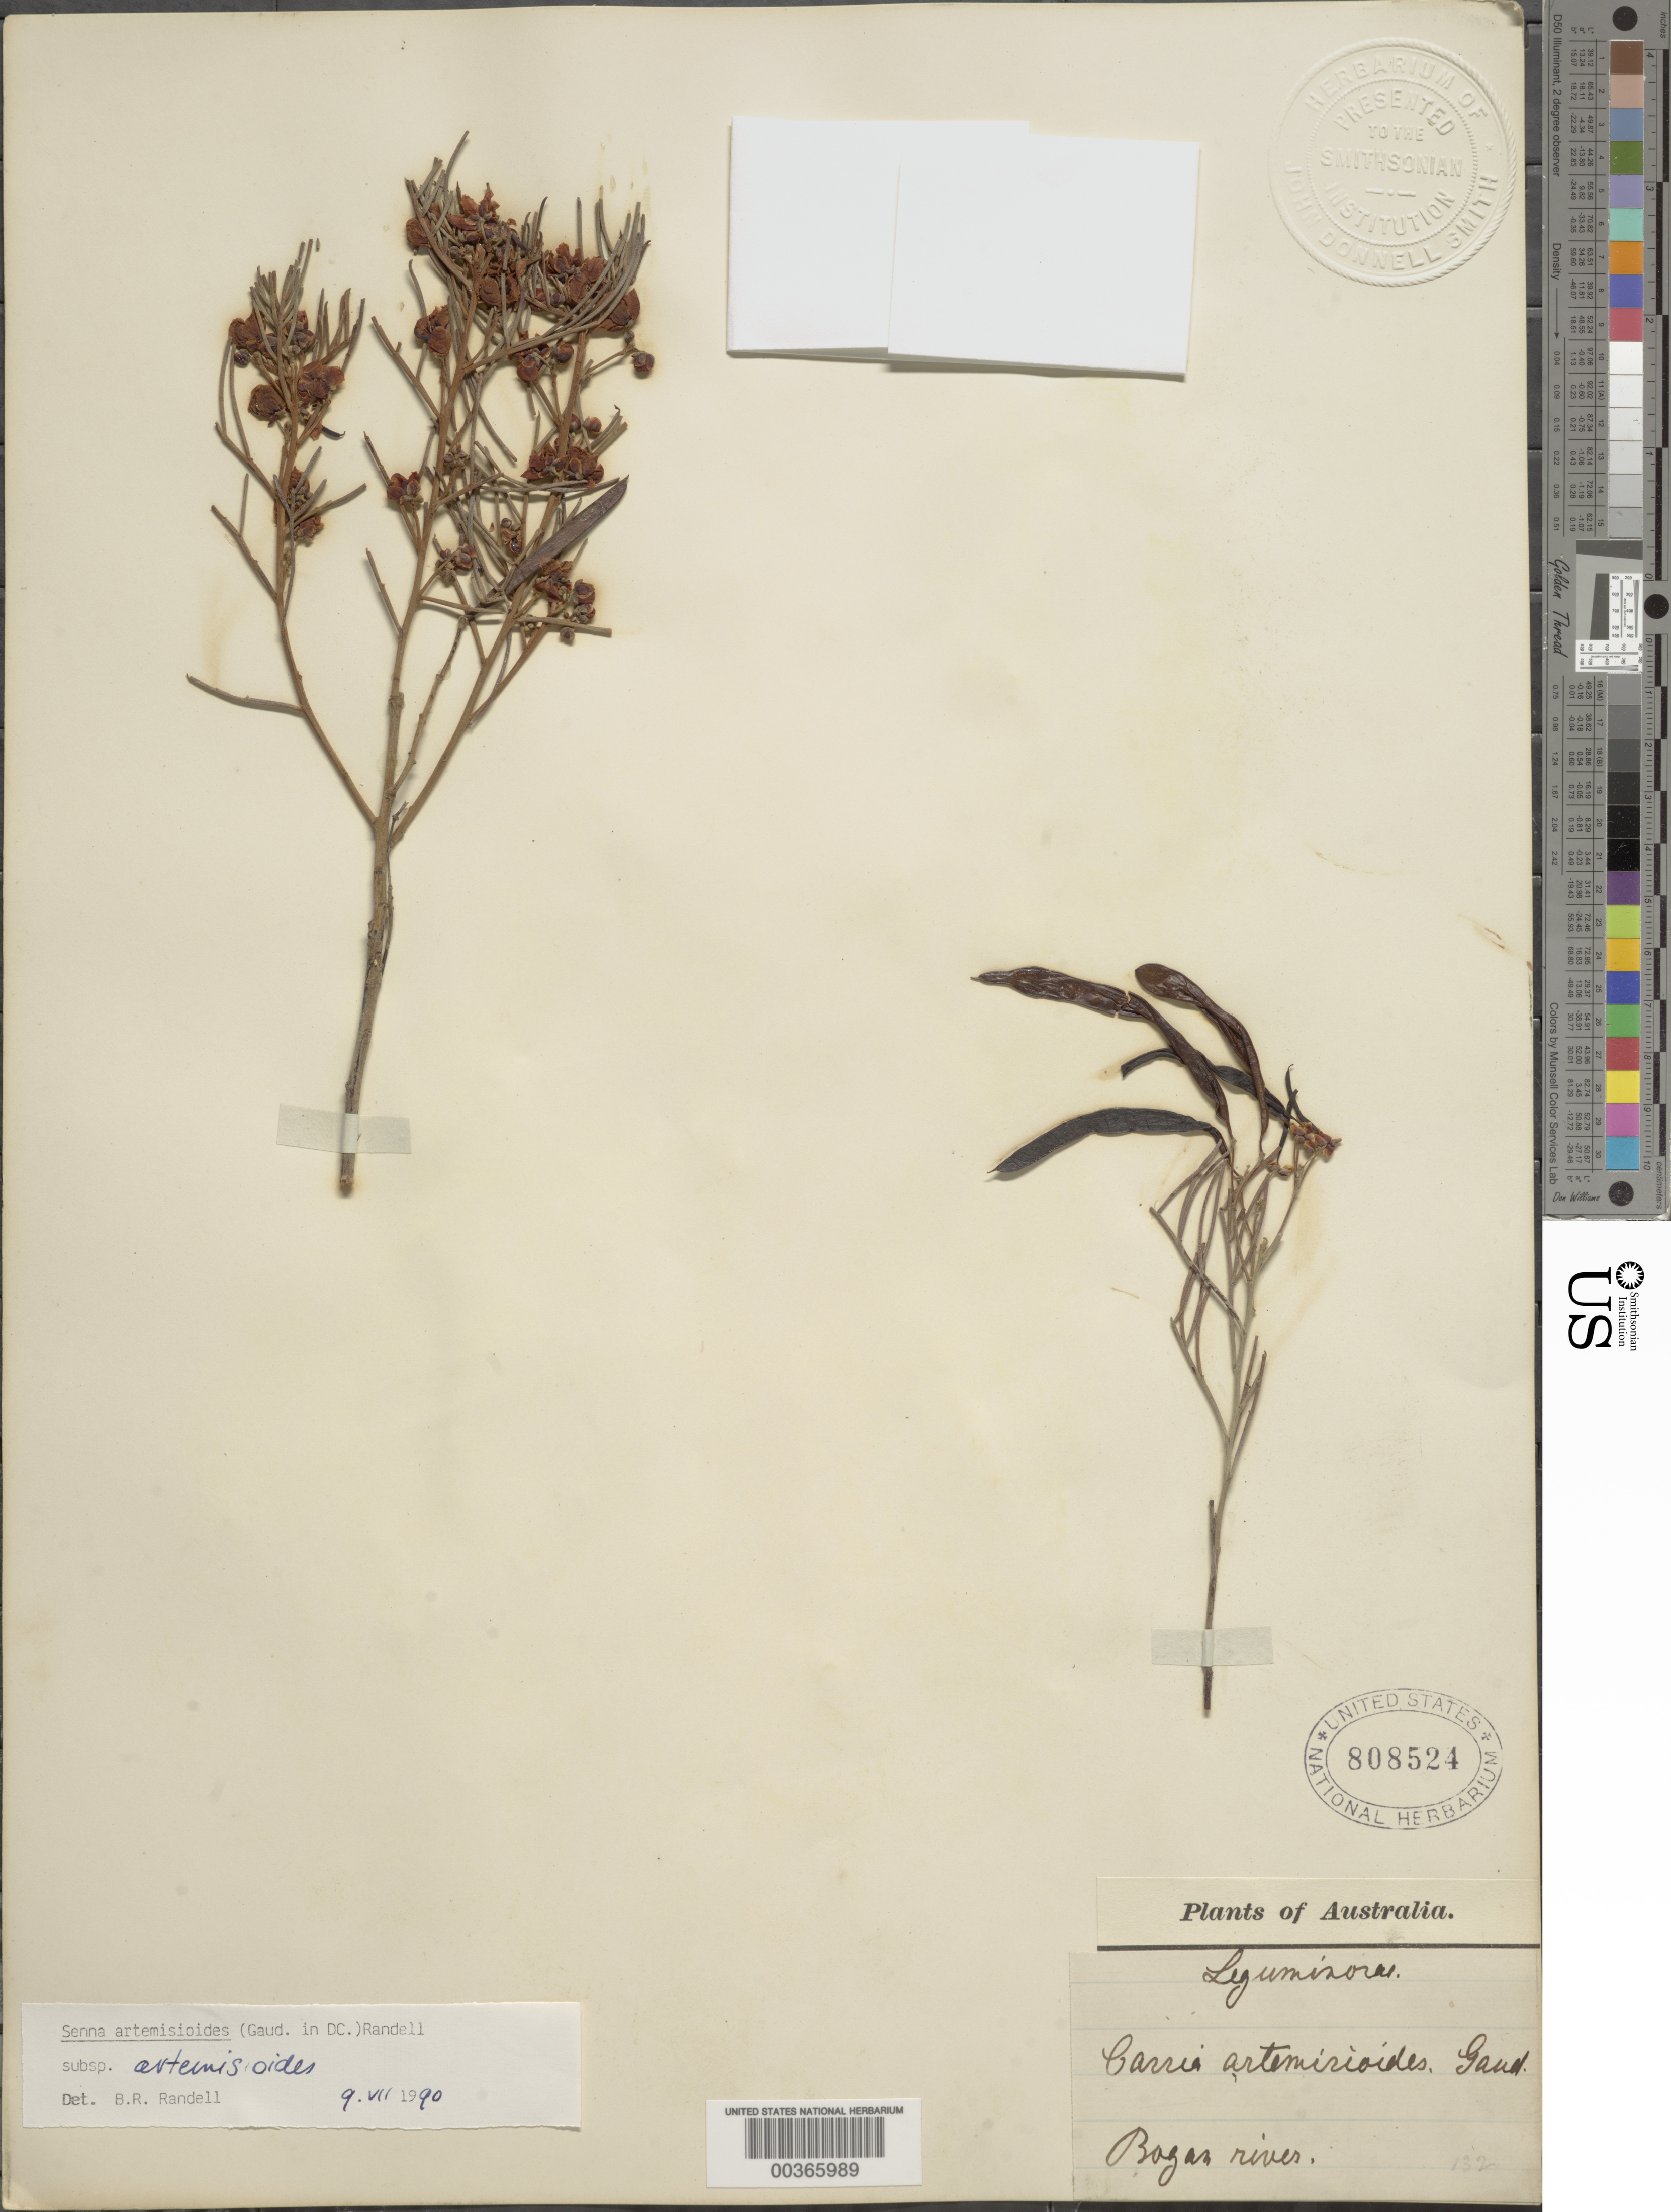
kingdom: Plantae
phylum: Tracheophyta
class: Magnoliopsida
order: Fabales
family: Fabaceae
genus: Senna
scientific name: Senna artemisioides subsp. artemisioides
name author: (Gaudich. ex DC.) Randell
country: Australia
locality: Bogan river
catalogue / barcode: US 808524